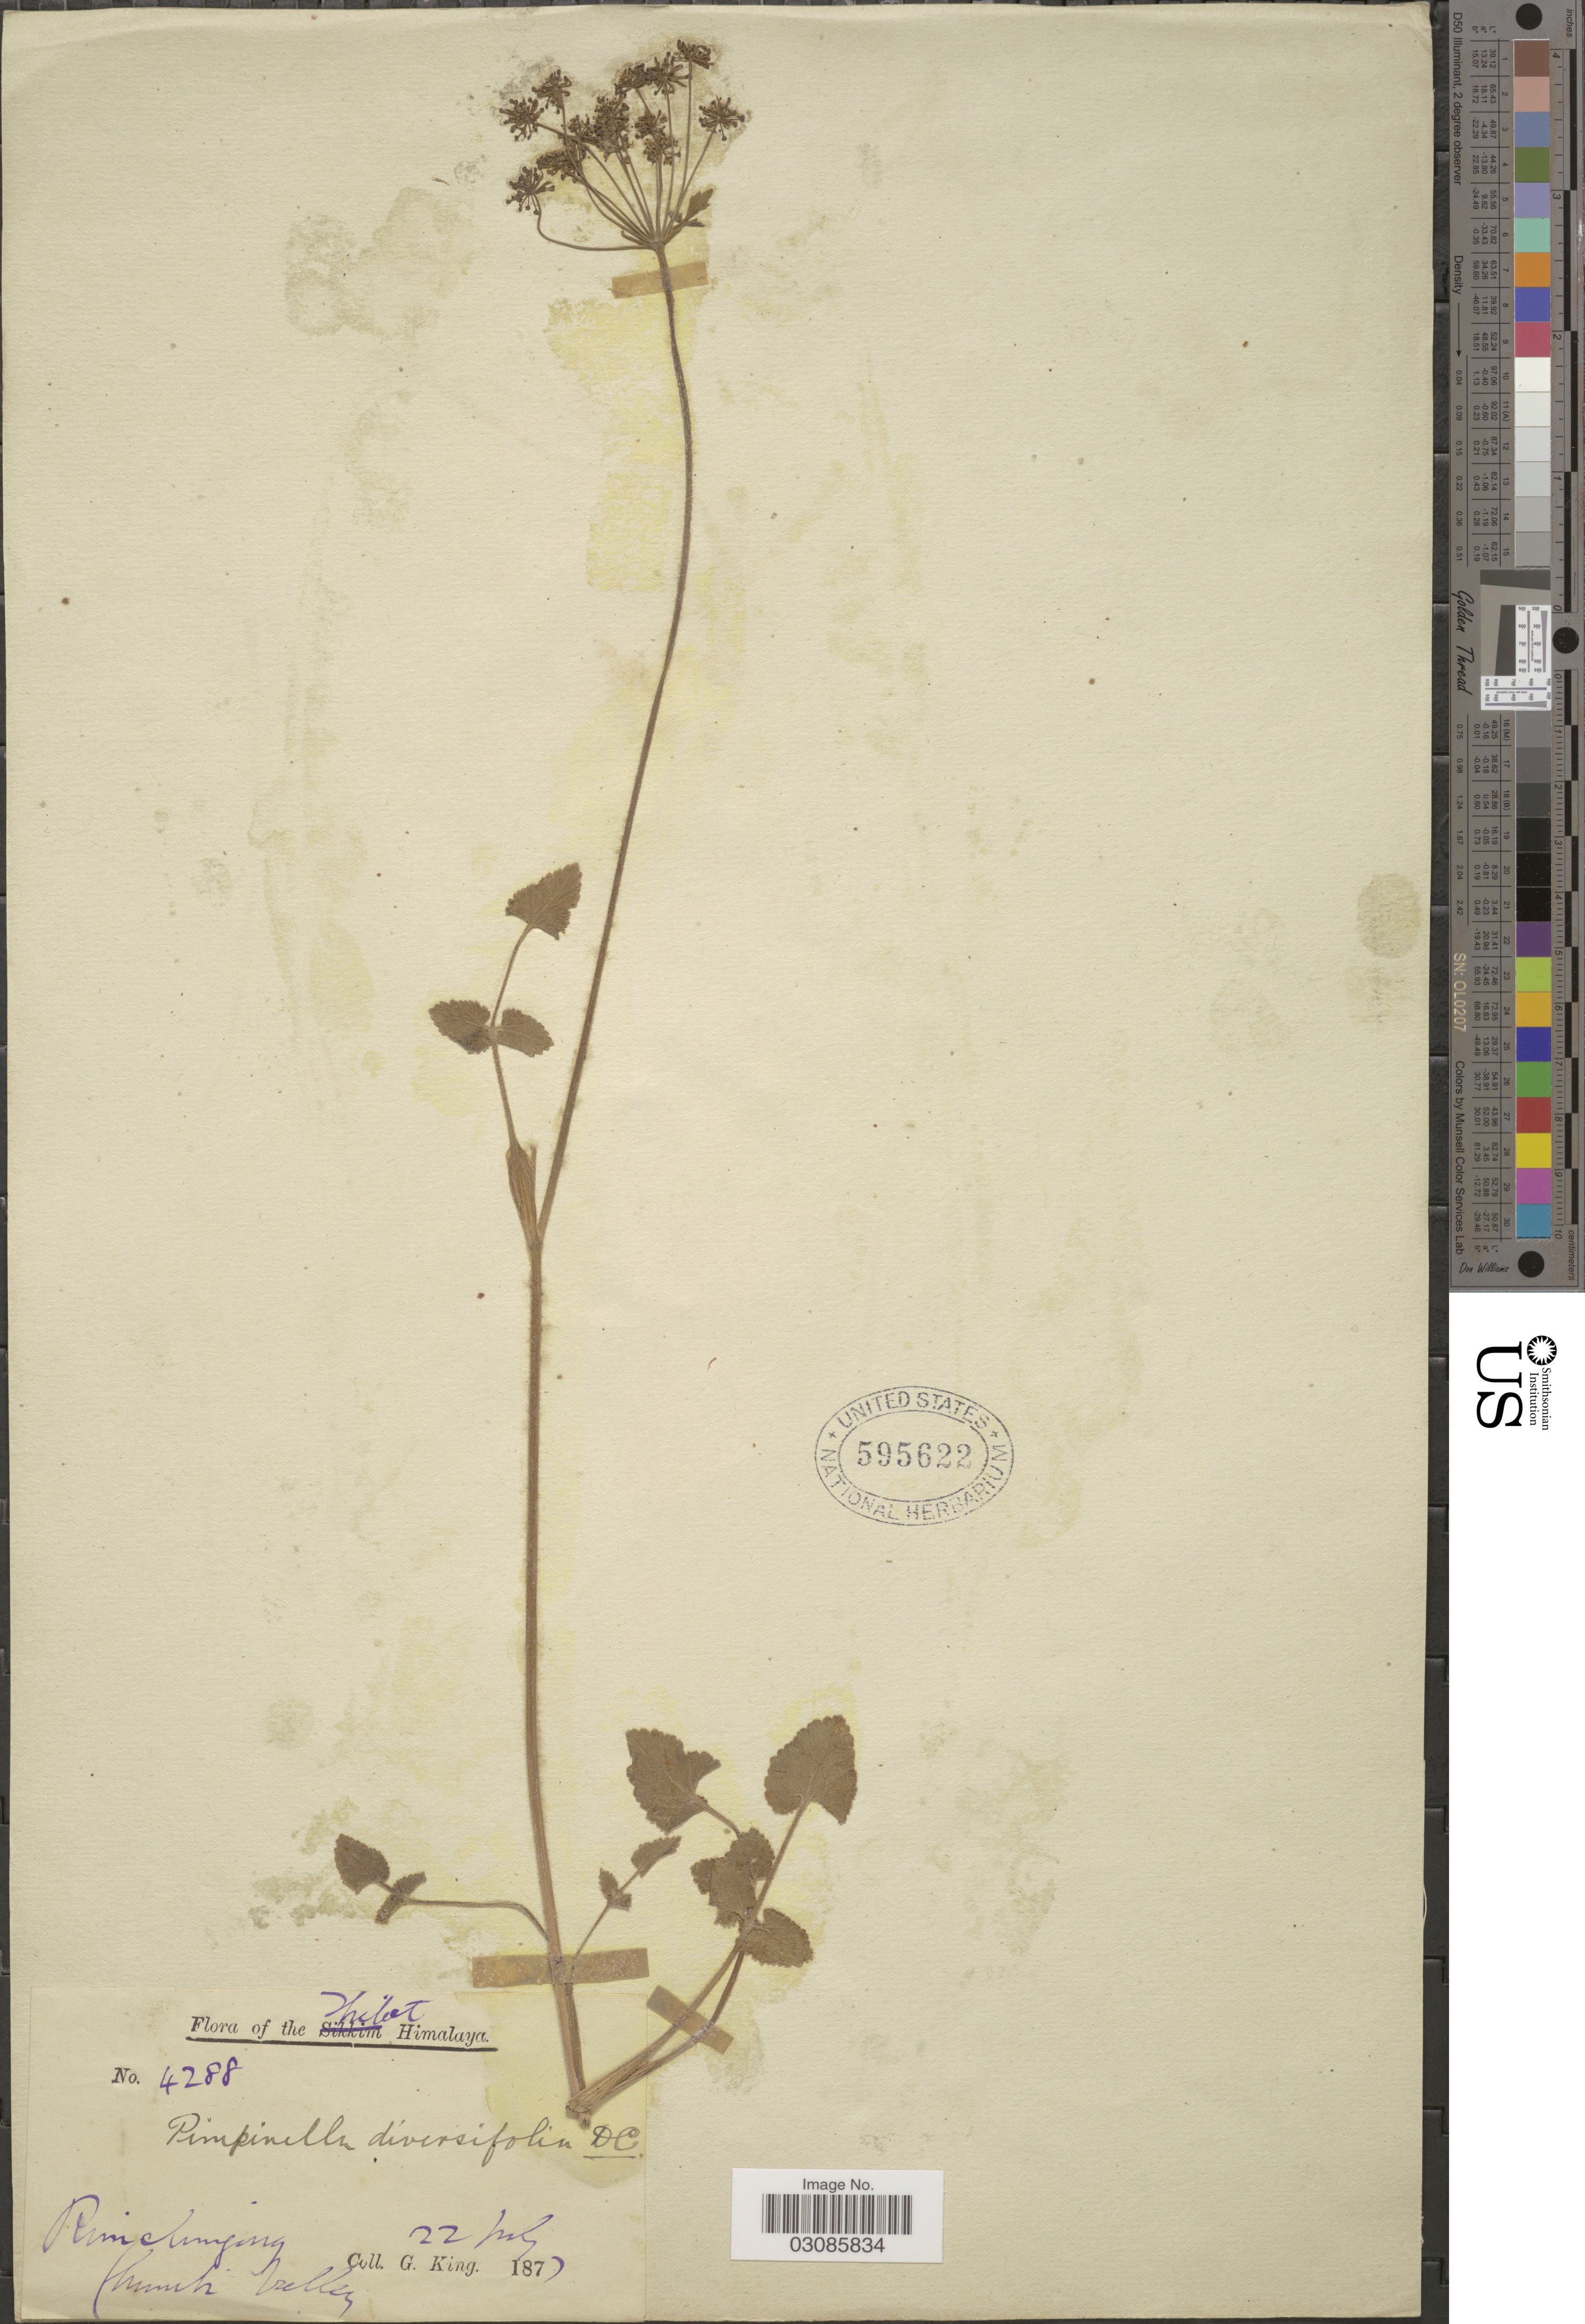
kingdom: Plantae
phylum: Tracheophyta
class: Magnoliopsida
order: Apiales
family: Apiaceae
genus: Pimpinella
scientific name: Pimpinella diversifolia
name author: DC.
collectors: G. King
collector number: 4288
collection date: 1877-07-22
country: China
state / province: Xizang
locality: The Thibet Himalaya. Rimchinging [interpreted]. Chumh [interpreted] Valley.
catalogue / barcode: US 595622